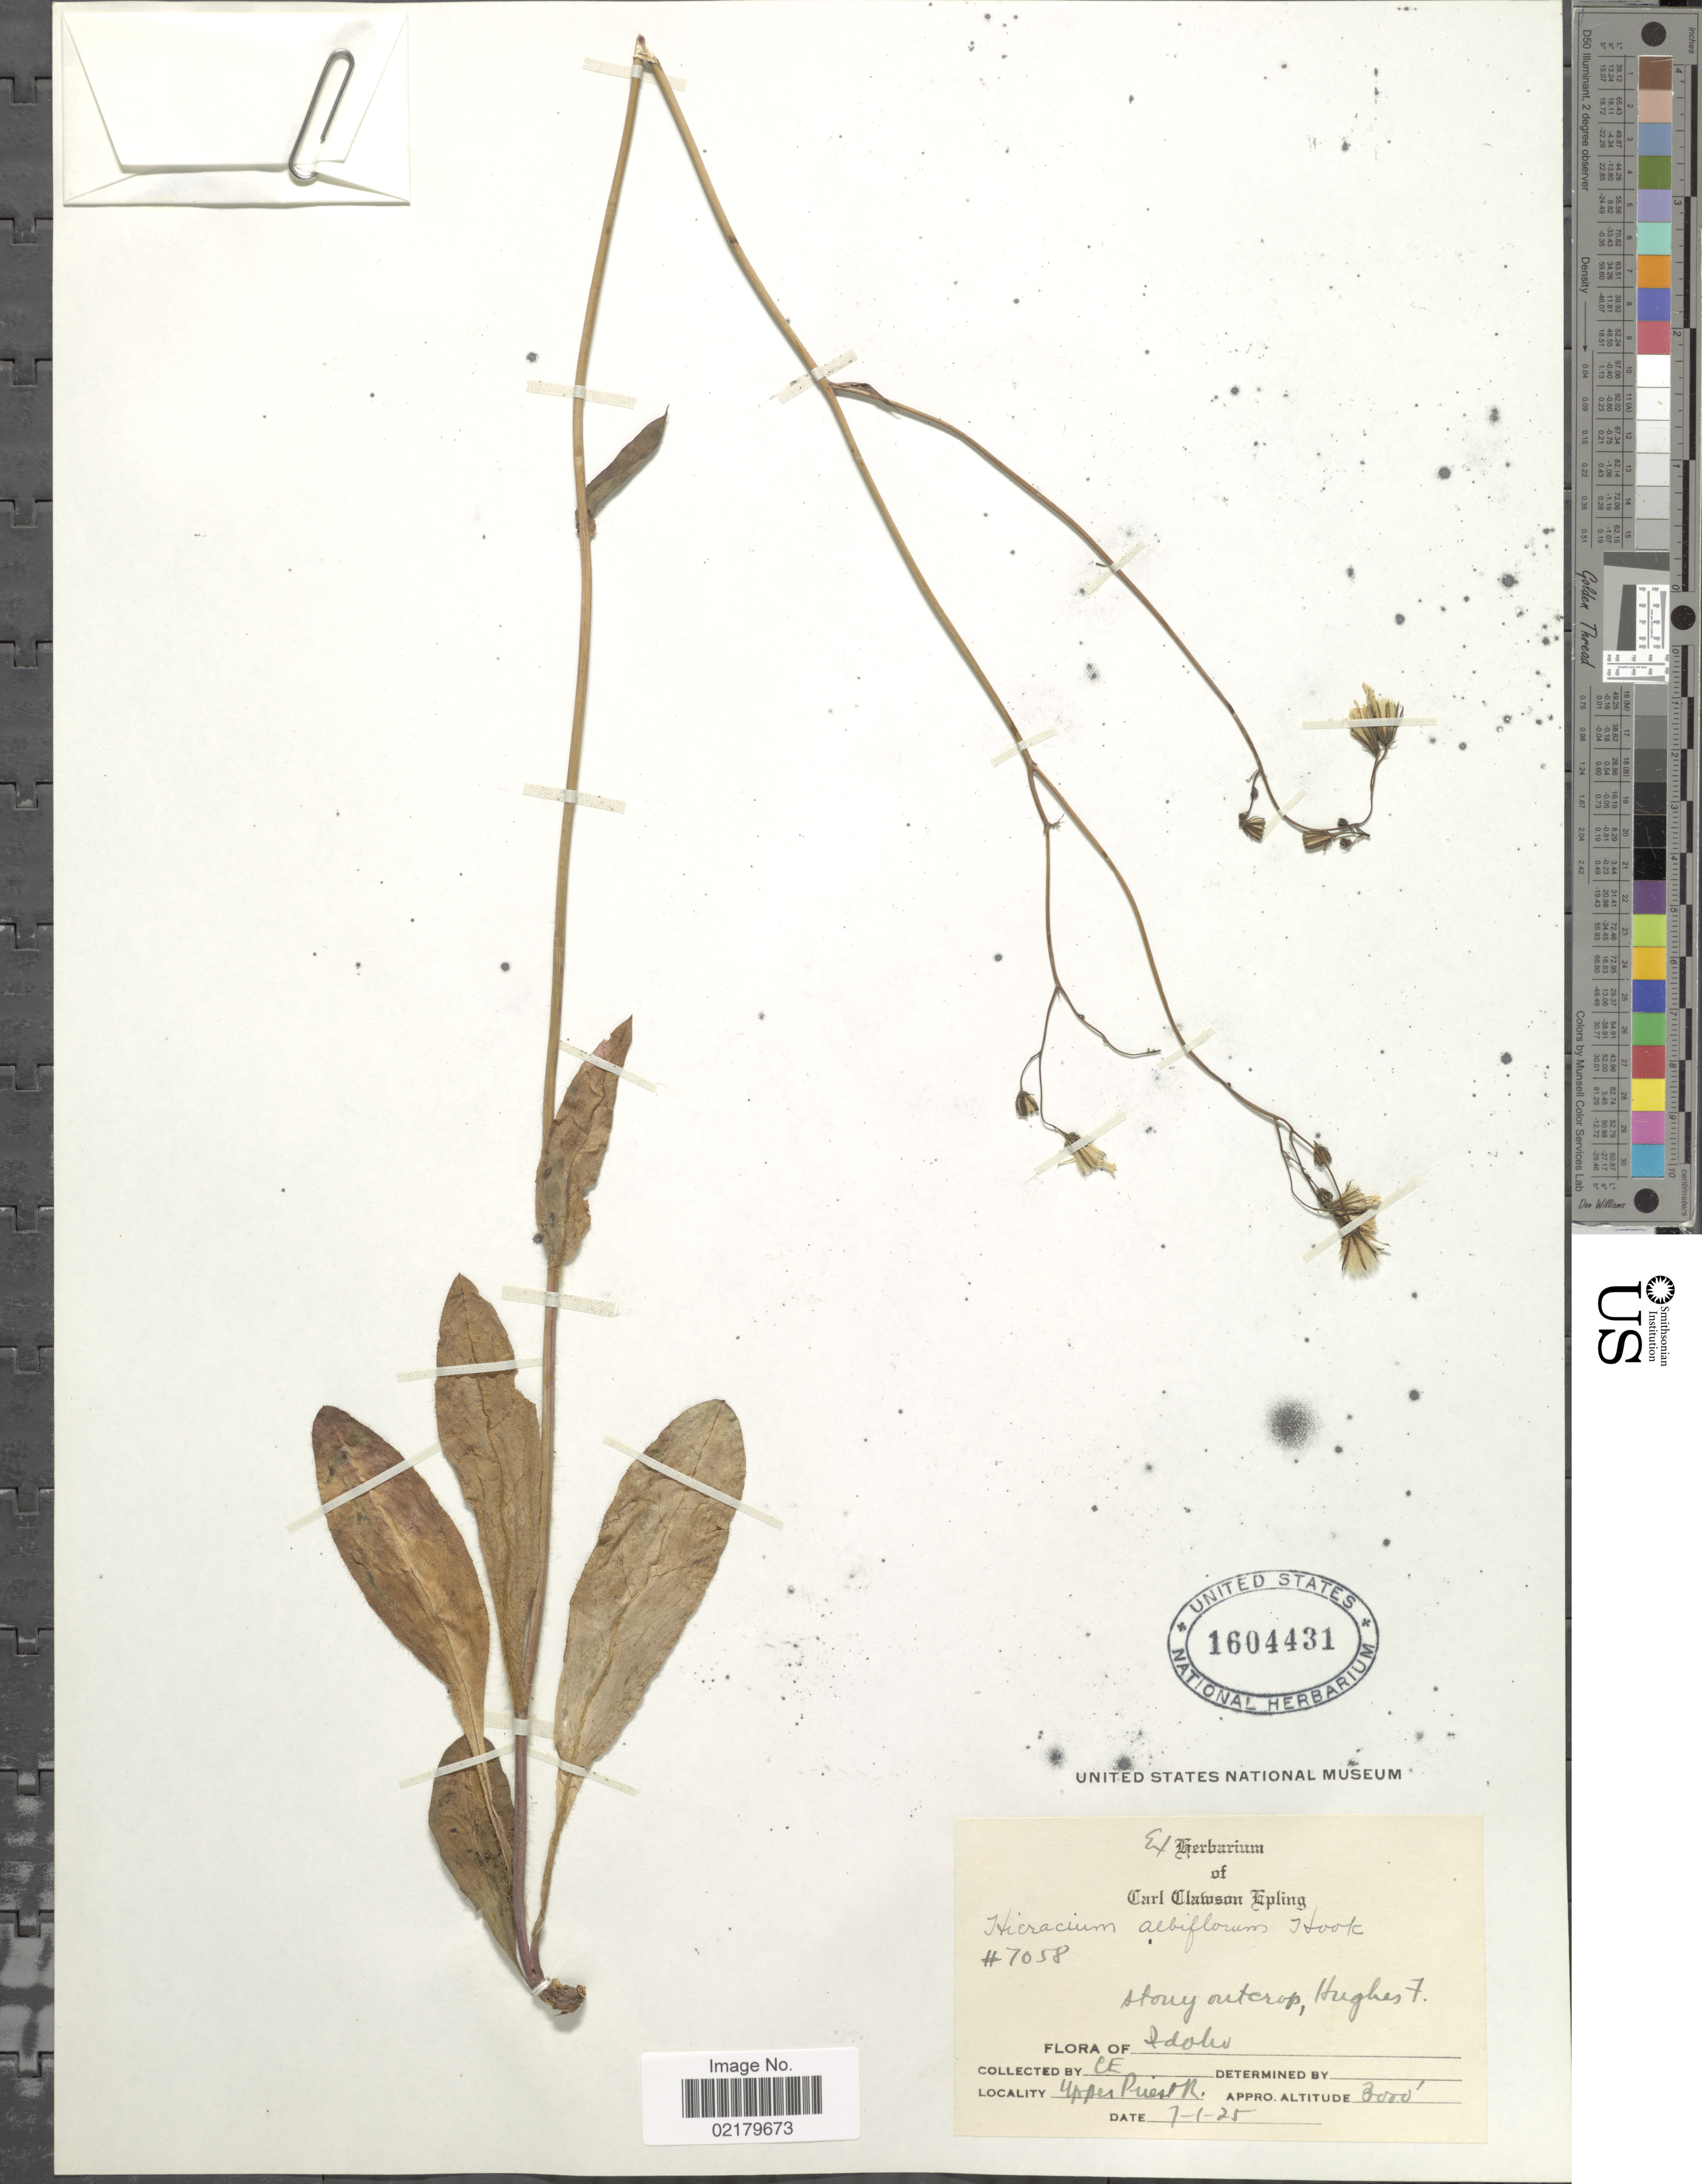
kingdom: Plantae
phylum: Tracheophyta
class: Magnoliopsida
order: Asterales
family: Asteraceae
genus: Hieracium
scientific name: Hieracium albiflorum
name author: Hook.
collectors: C. C. Epling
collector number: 7058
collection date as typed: Transcribed d/m/y: 1/7/25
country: United States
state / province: Idaho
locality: Upper Priest R.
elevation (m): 914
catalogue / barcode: US 1604431